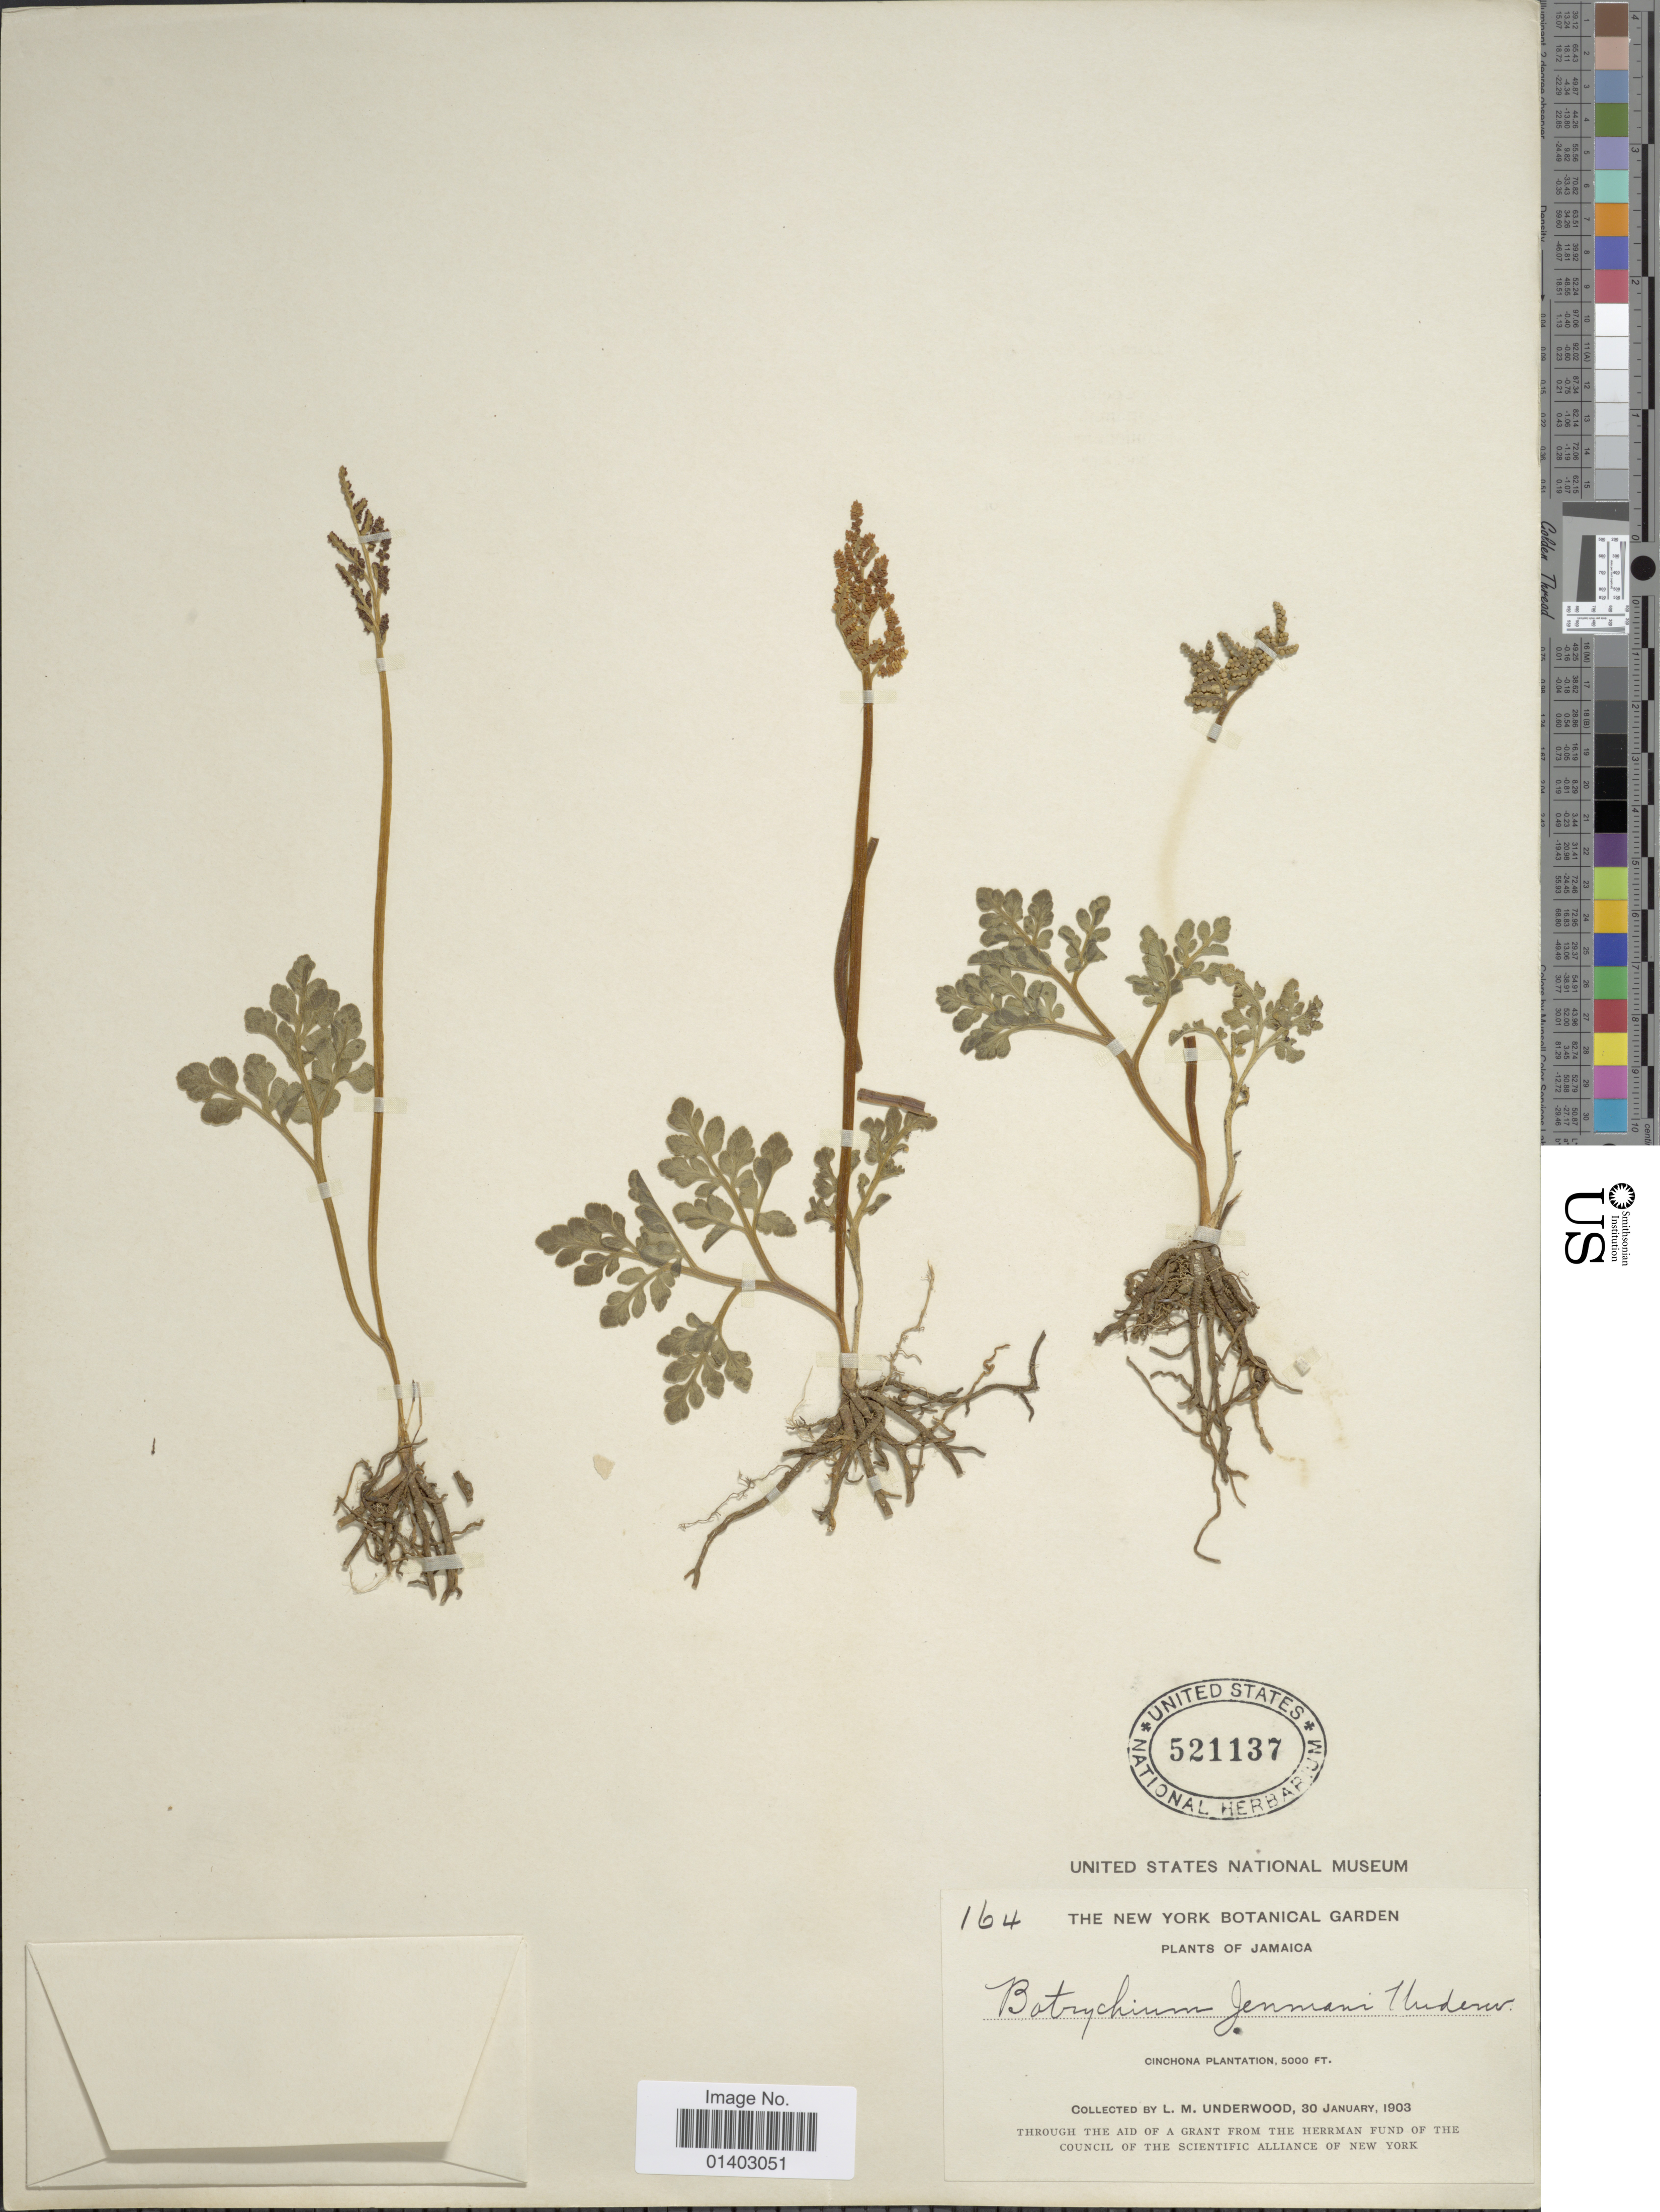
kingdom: Plantae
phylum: Tracheophyta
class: Polypodiopsida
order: Ophioglossales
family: Ophioglossaceae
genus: Botrychium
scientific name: Botrychium jenmanii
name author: Underw.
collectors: L. M. Underwood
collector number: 164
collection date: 1903-01-30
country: Jamaica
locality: Cinchona Plantation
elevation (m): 1524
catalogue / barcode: US 521137